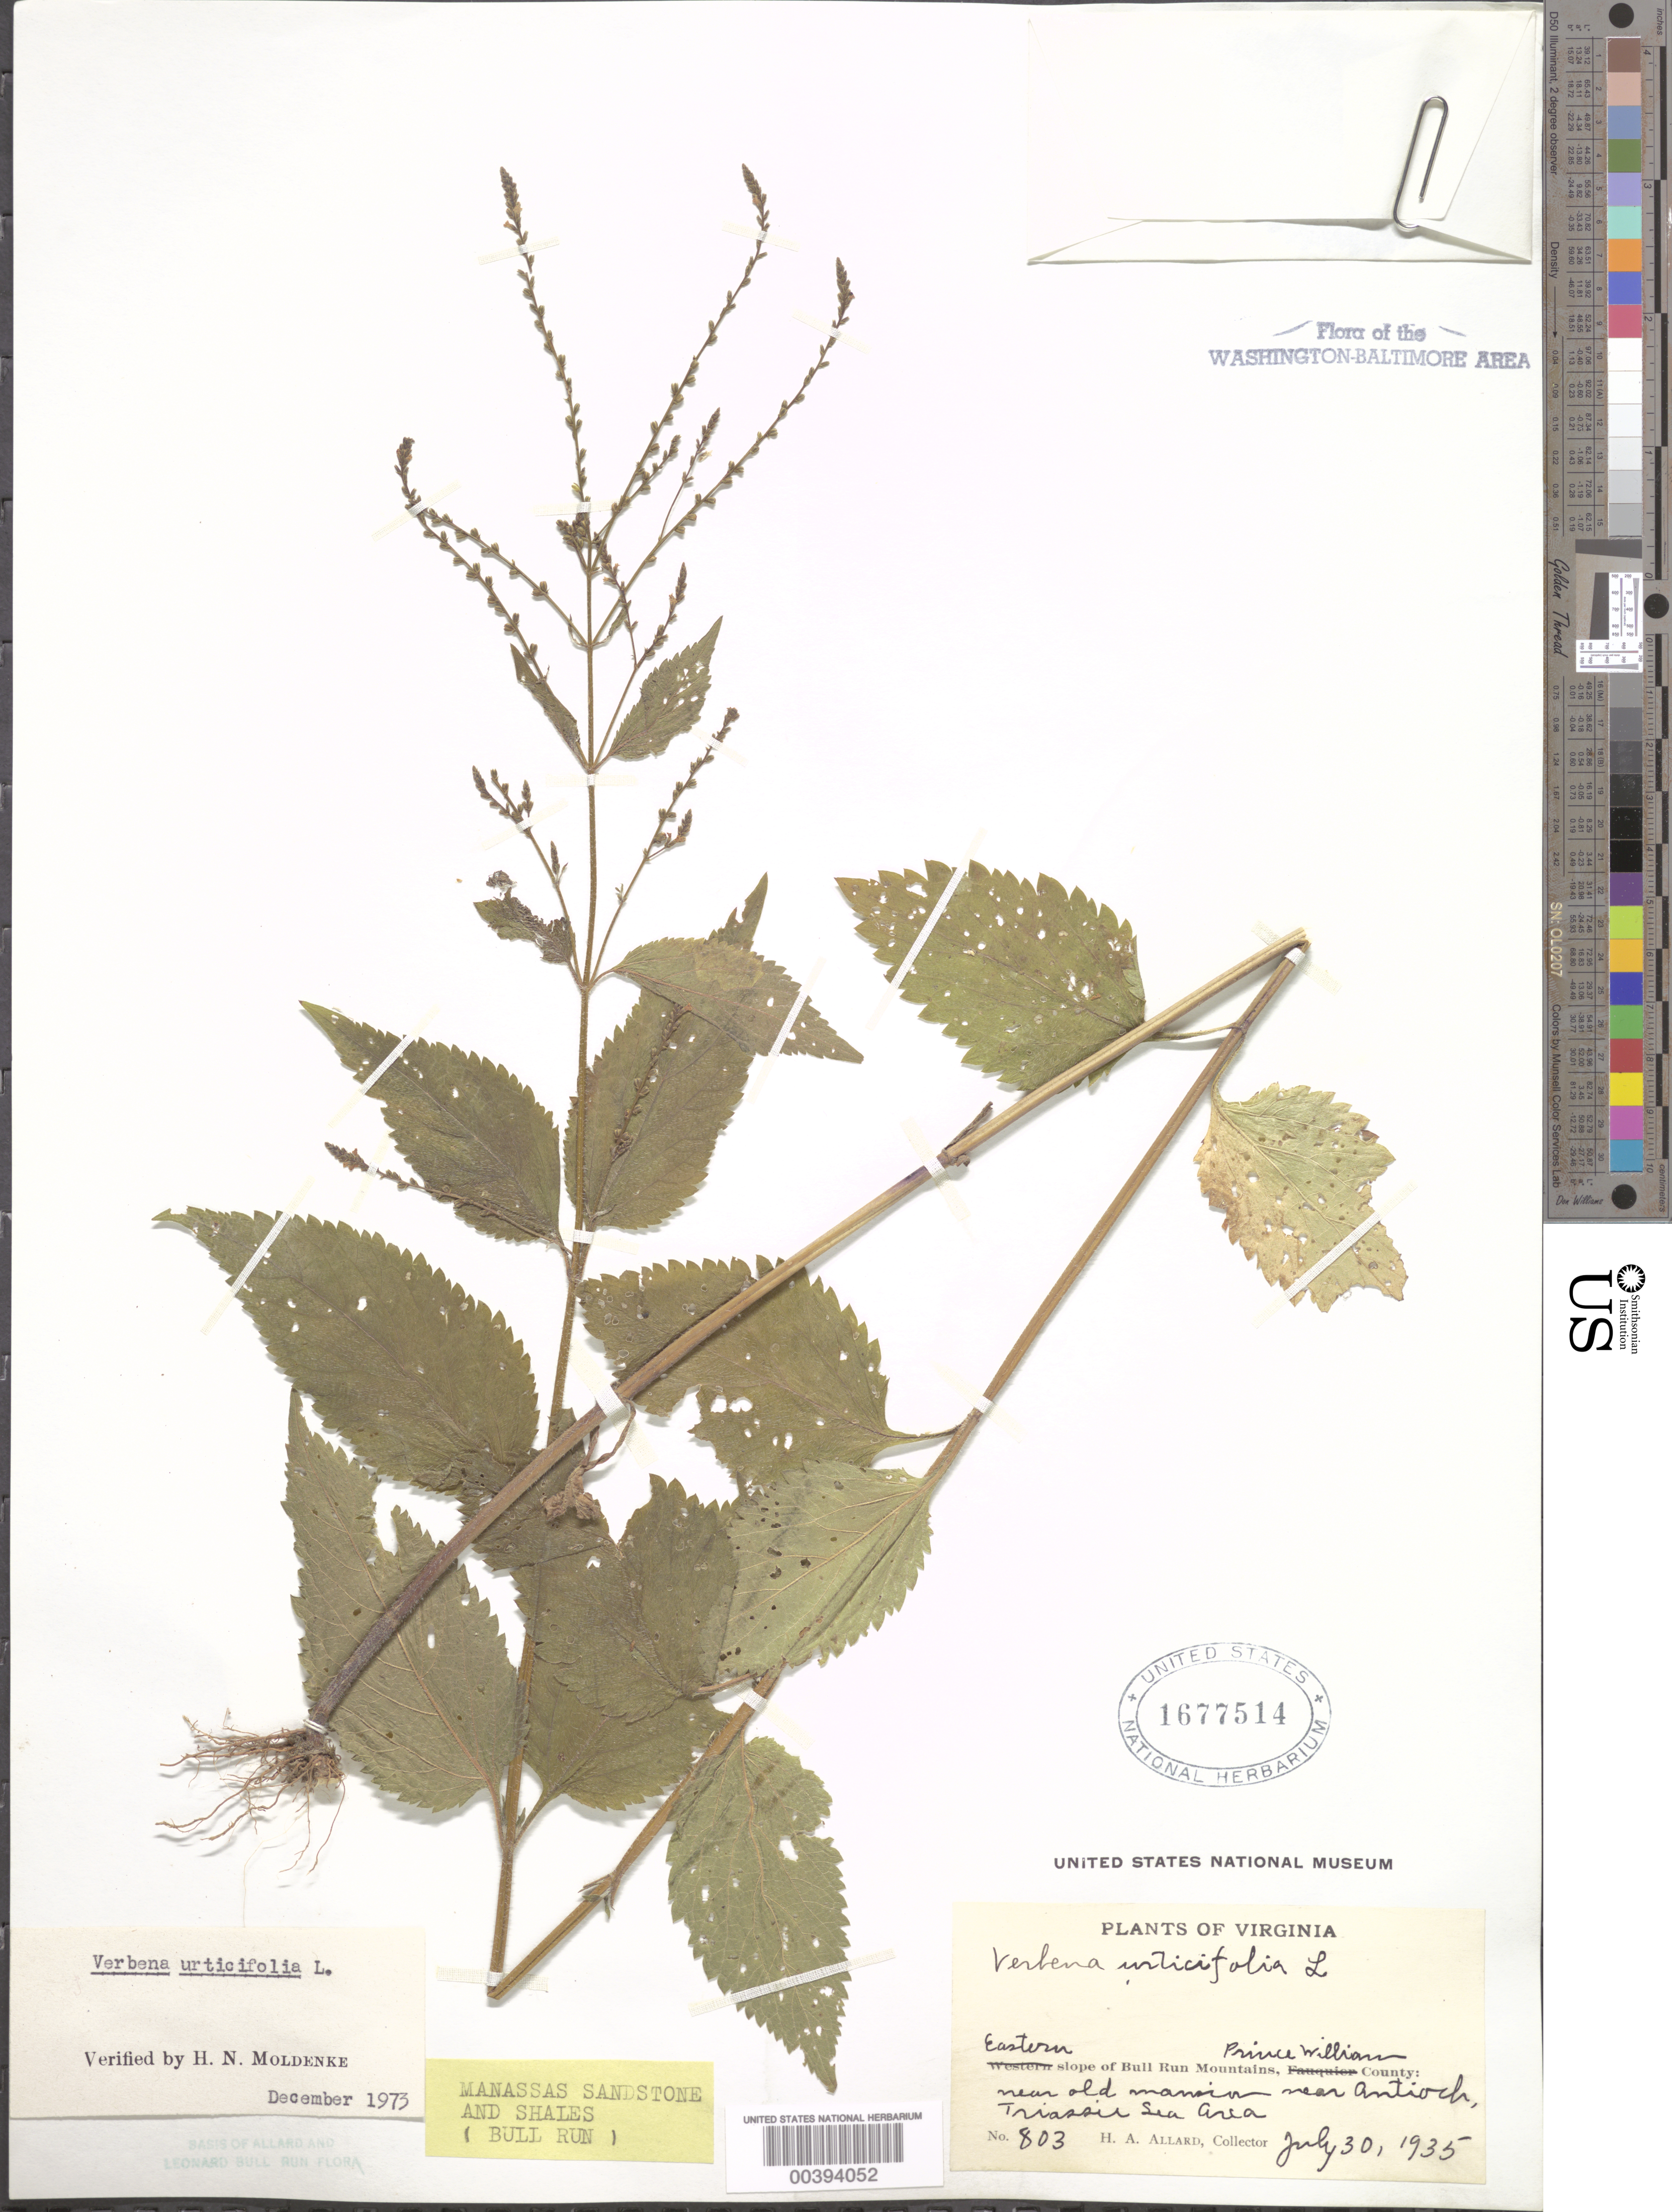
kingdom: Plantae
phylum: Tracheophyta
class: Magnoliopsida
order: Lamiales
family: Verbenaceae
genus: Verbena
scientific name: Verbena urticifolia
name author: L.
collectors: H. A. Allard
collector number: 803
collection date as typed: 30 Jul 1935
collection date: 1935-07-30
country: United States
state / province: Virginia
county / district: Prince William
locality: Antioch vicinity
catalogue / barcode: US 1677514